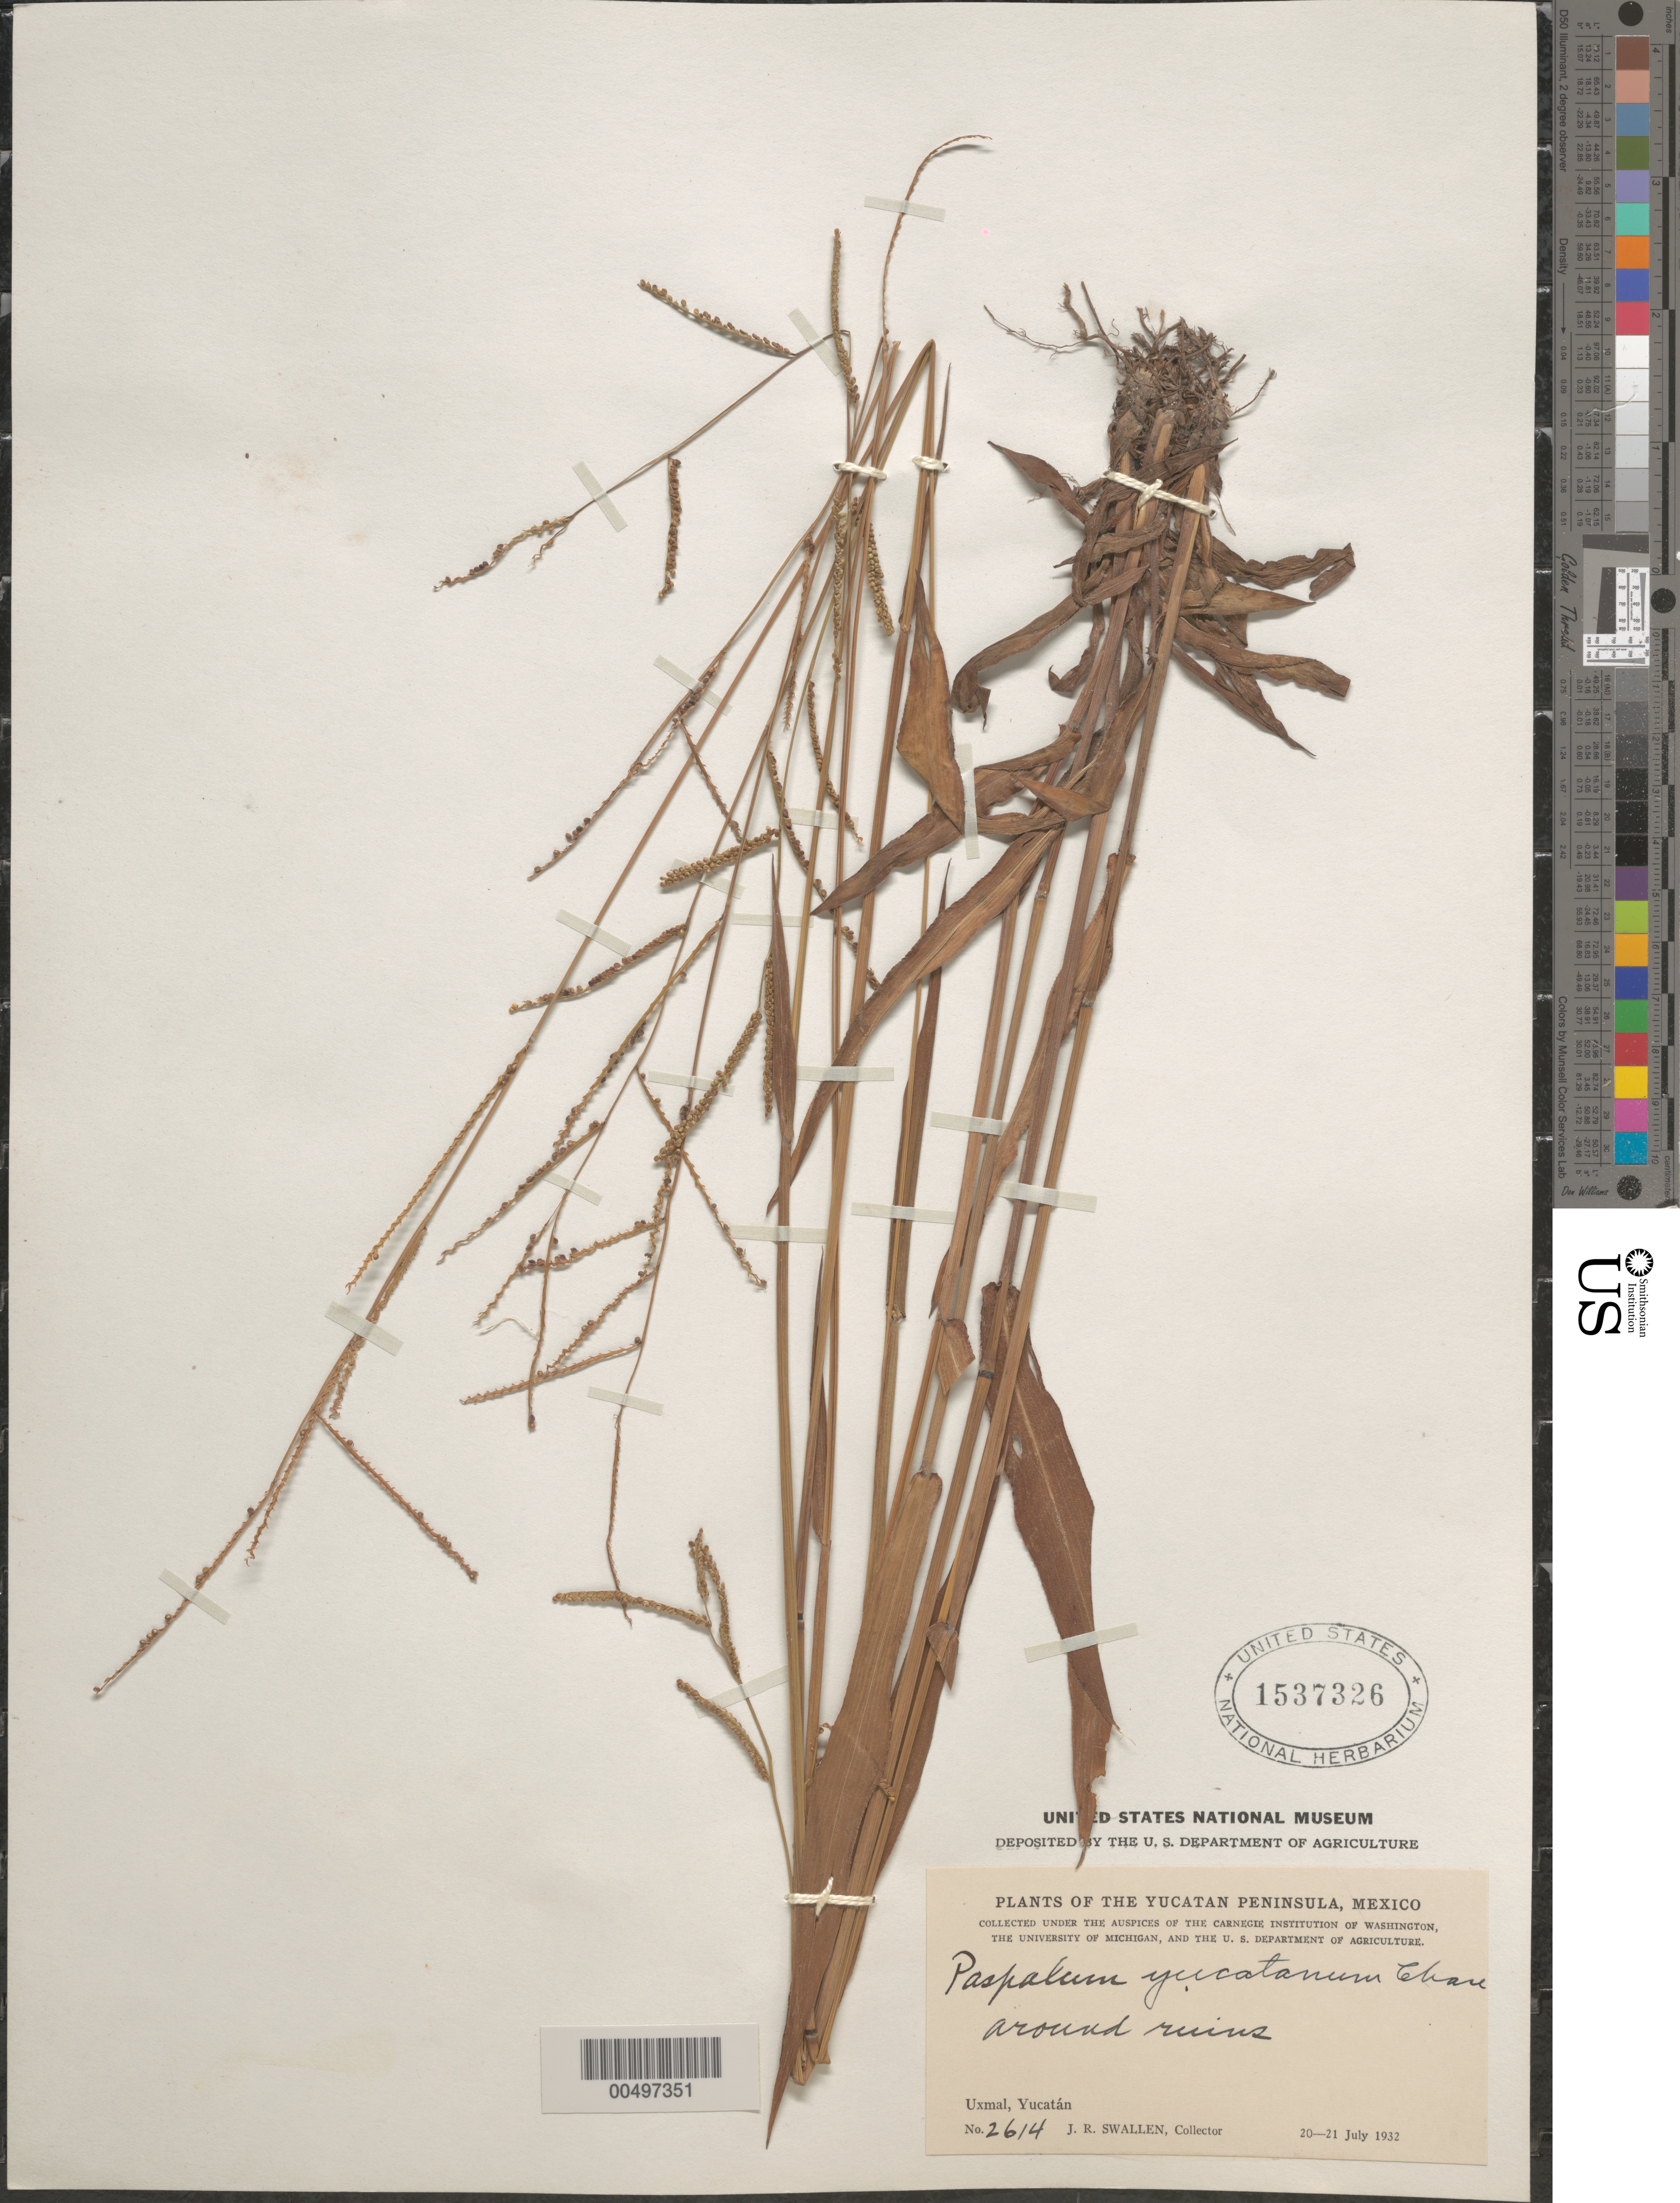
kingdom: Plantae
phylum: Tracheophyta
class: Liliopsida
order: Poales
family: Poaceae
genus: Paspalum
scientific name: Paspalum blodgettii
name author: Chapm.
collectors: J. R. Swallen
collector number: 2614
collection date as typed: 20 Jul 1932 to 21 Jul 1932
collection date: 1932-07-20/1932-07-21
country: Mexico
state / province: Yucatan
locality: Yucatan Peninsula, Uxmal, around ruins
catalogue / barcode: US 1537326